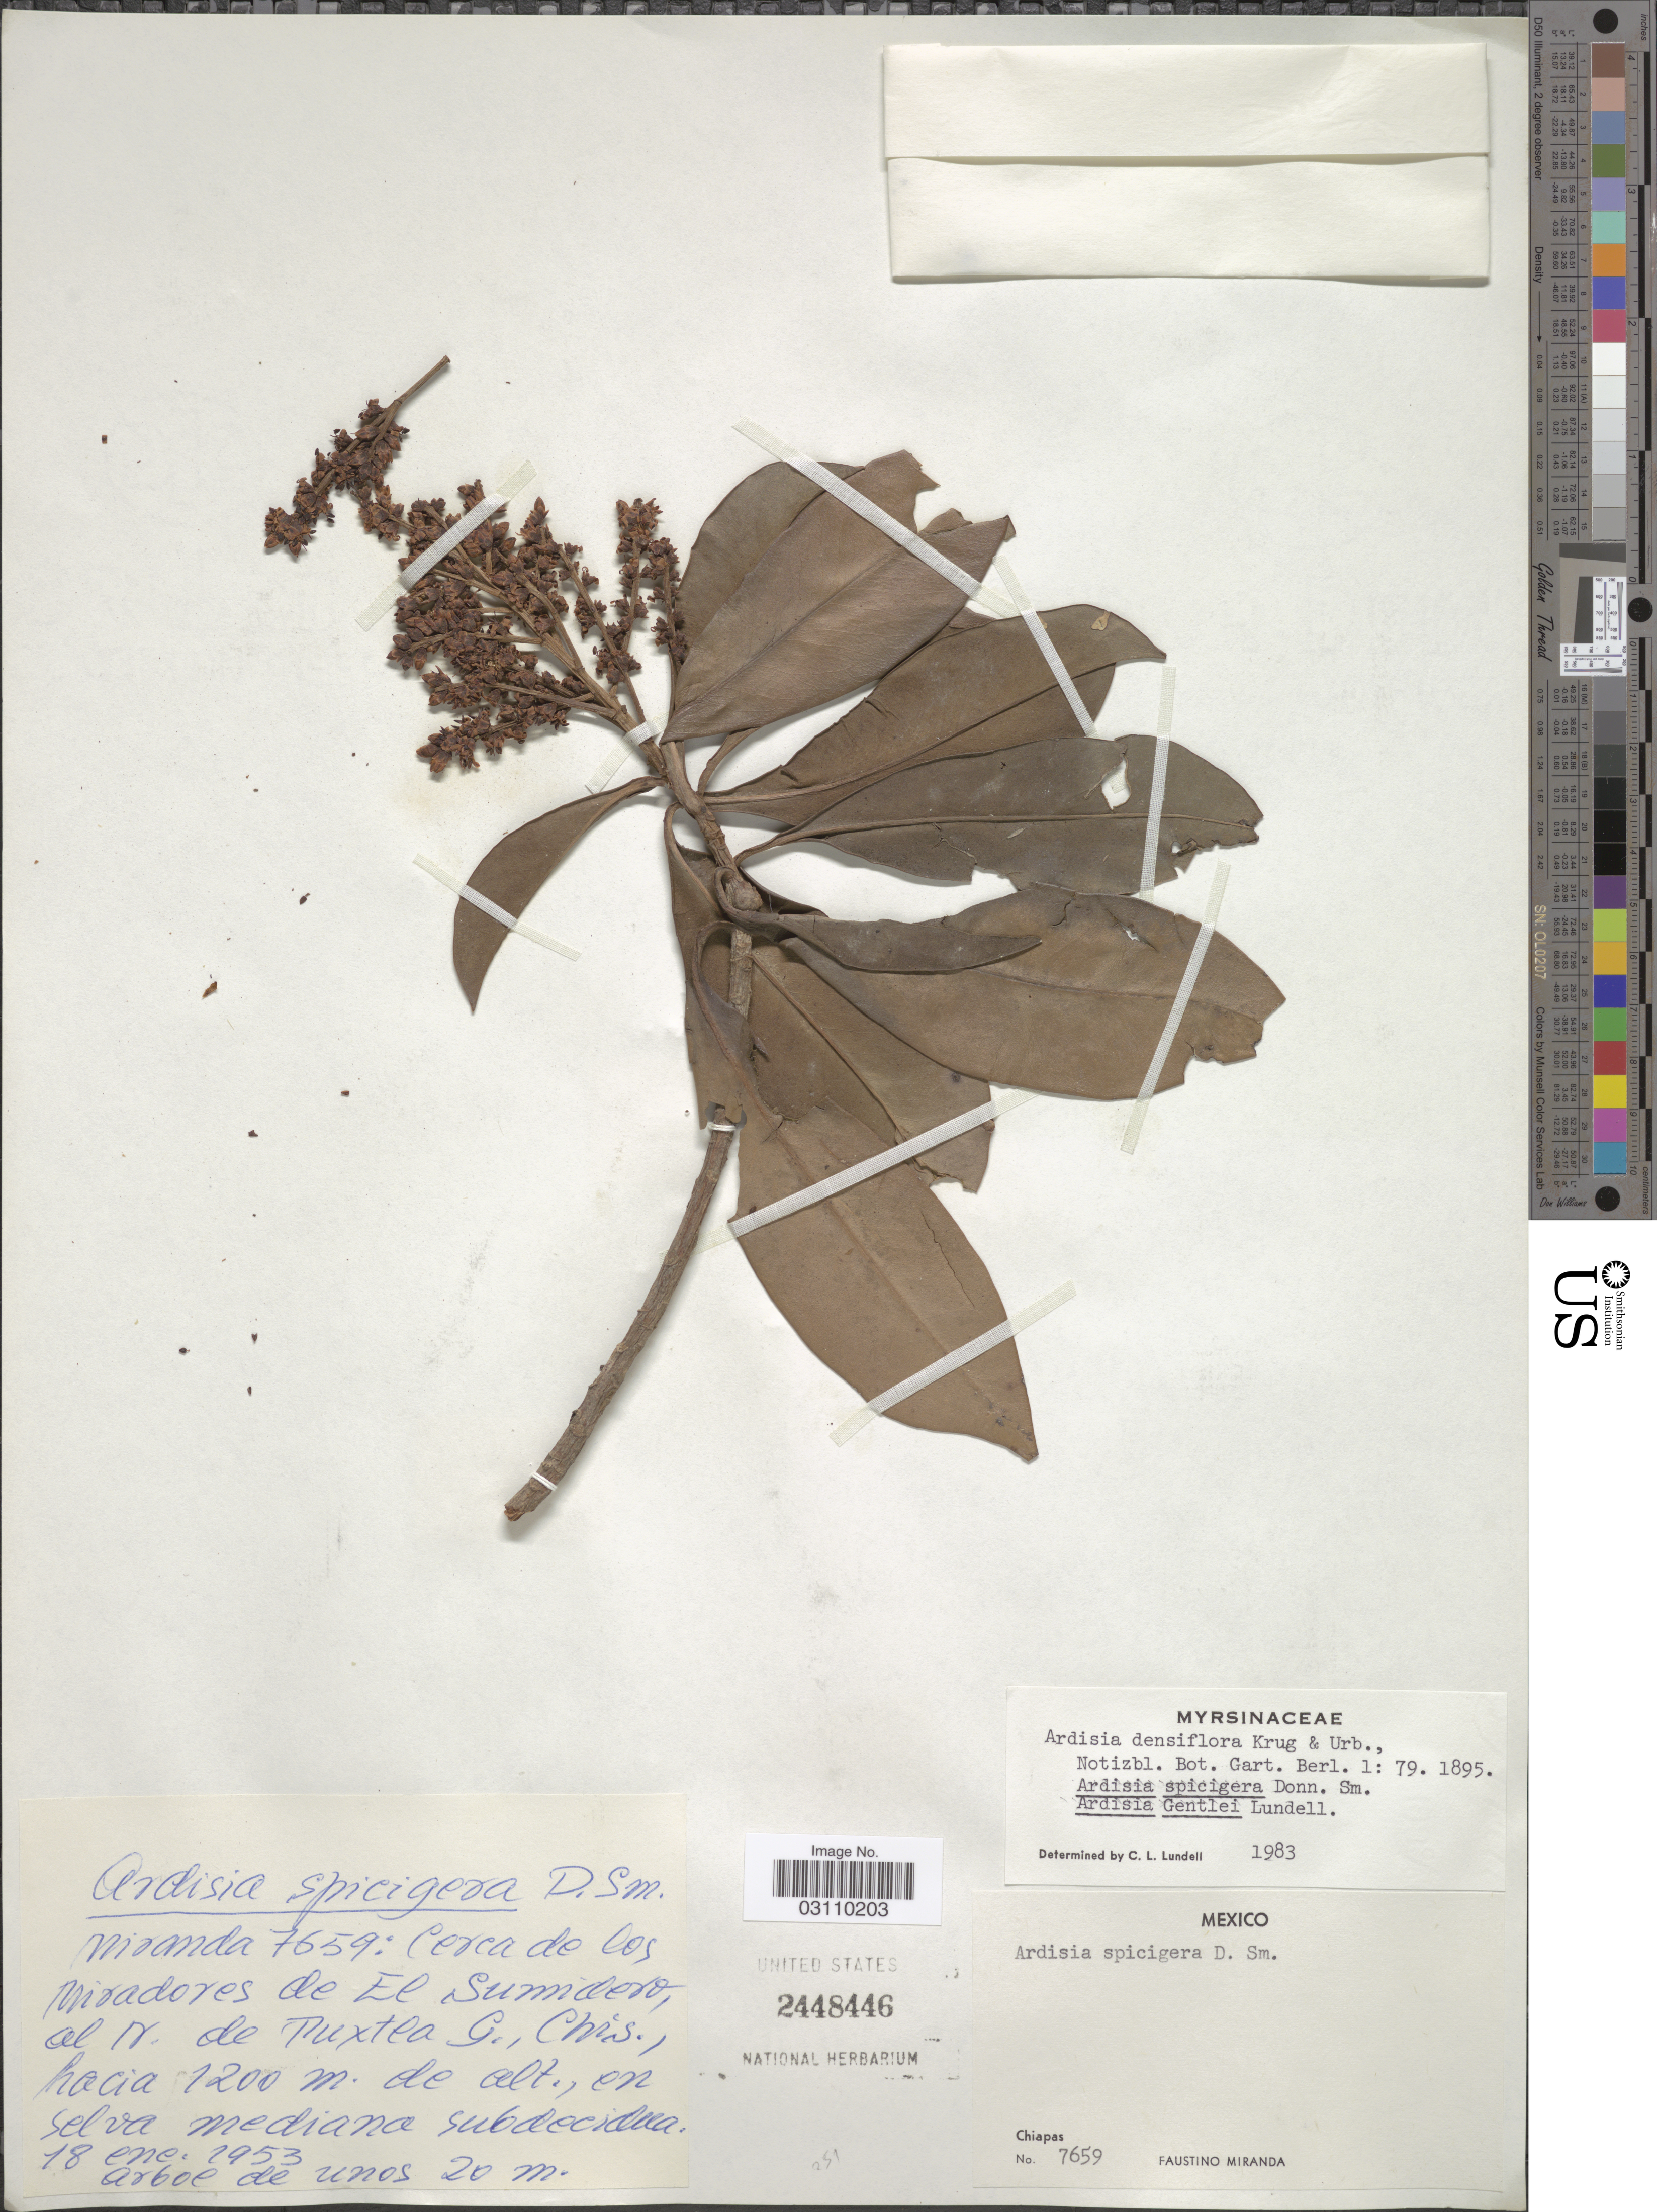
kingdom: Plantae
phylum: Tracheophyta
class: Magnoliopsida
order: Ericales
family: Primulaceae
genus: Ardisia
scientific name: Ardisia densiflora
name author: Krug & Urb.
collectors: F. Miranda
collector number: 7659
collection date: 1953-01-18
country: Mexico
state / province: Chiapas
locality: Cerca de los Miradores de El Sumdero, al N. de Tuxtla G., Chis.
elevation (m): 1200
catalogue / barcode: US 2448446